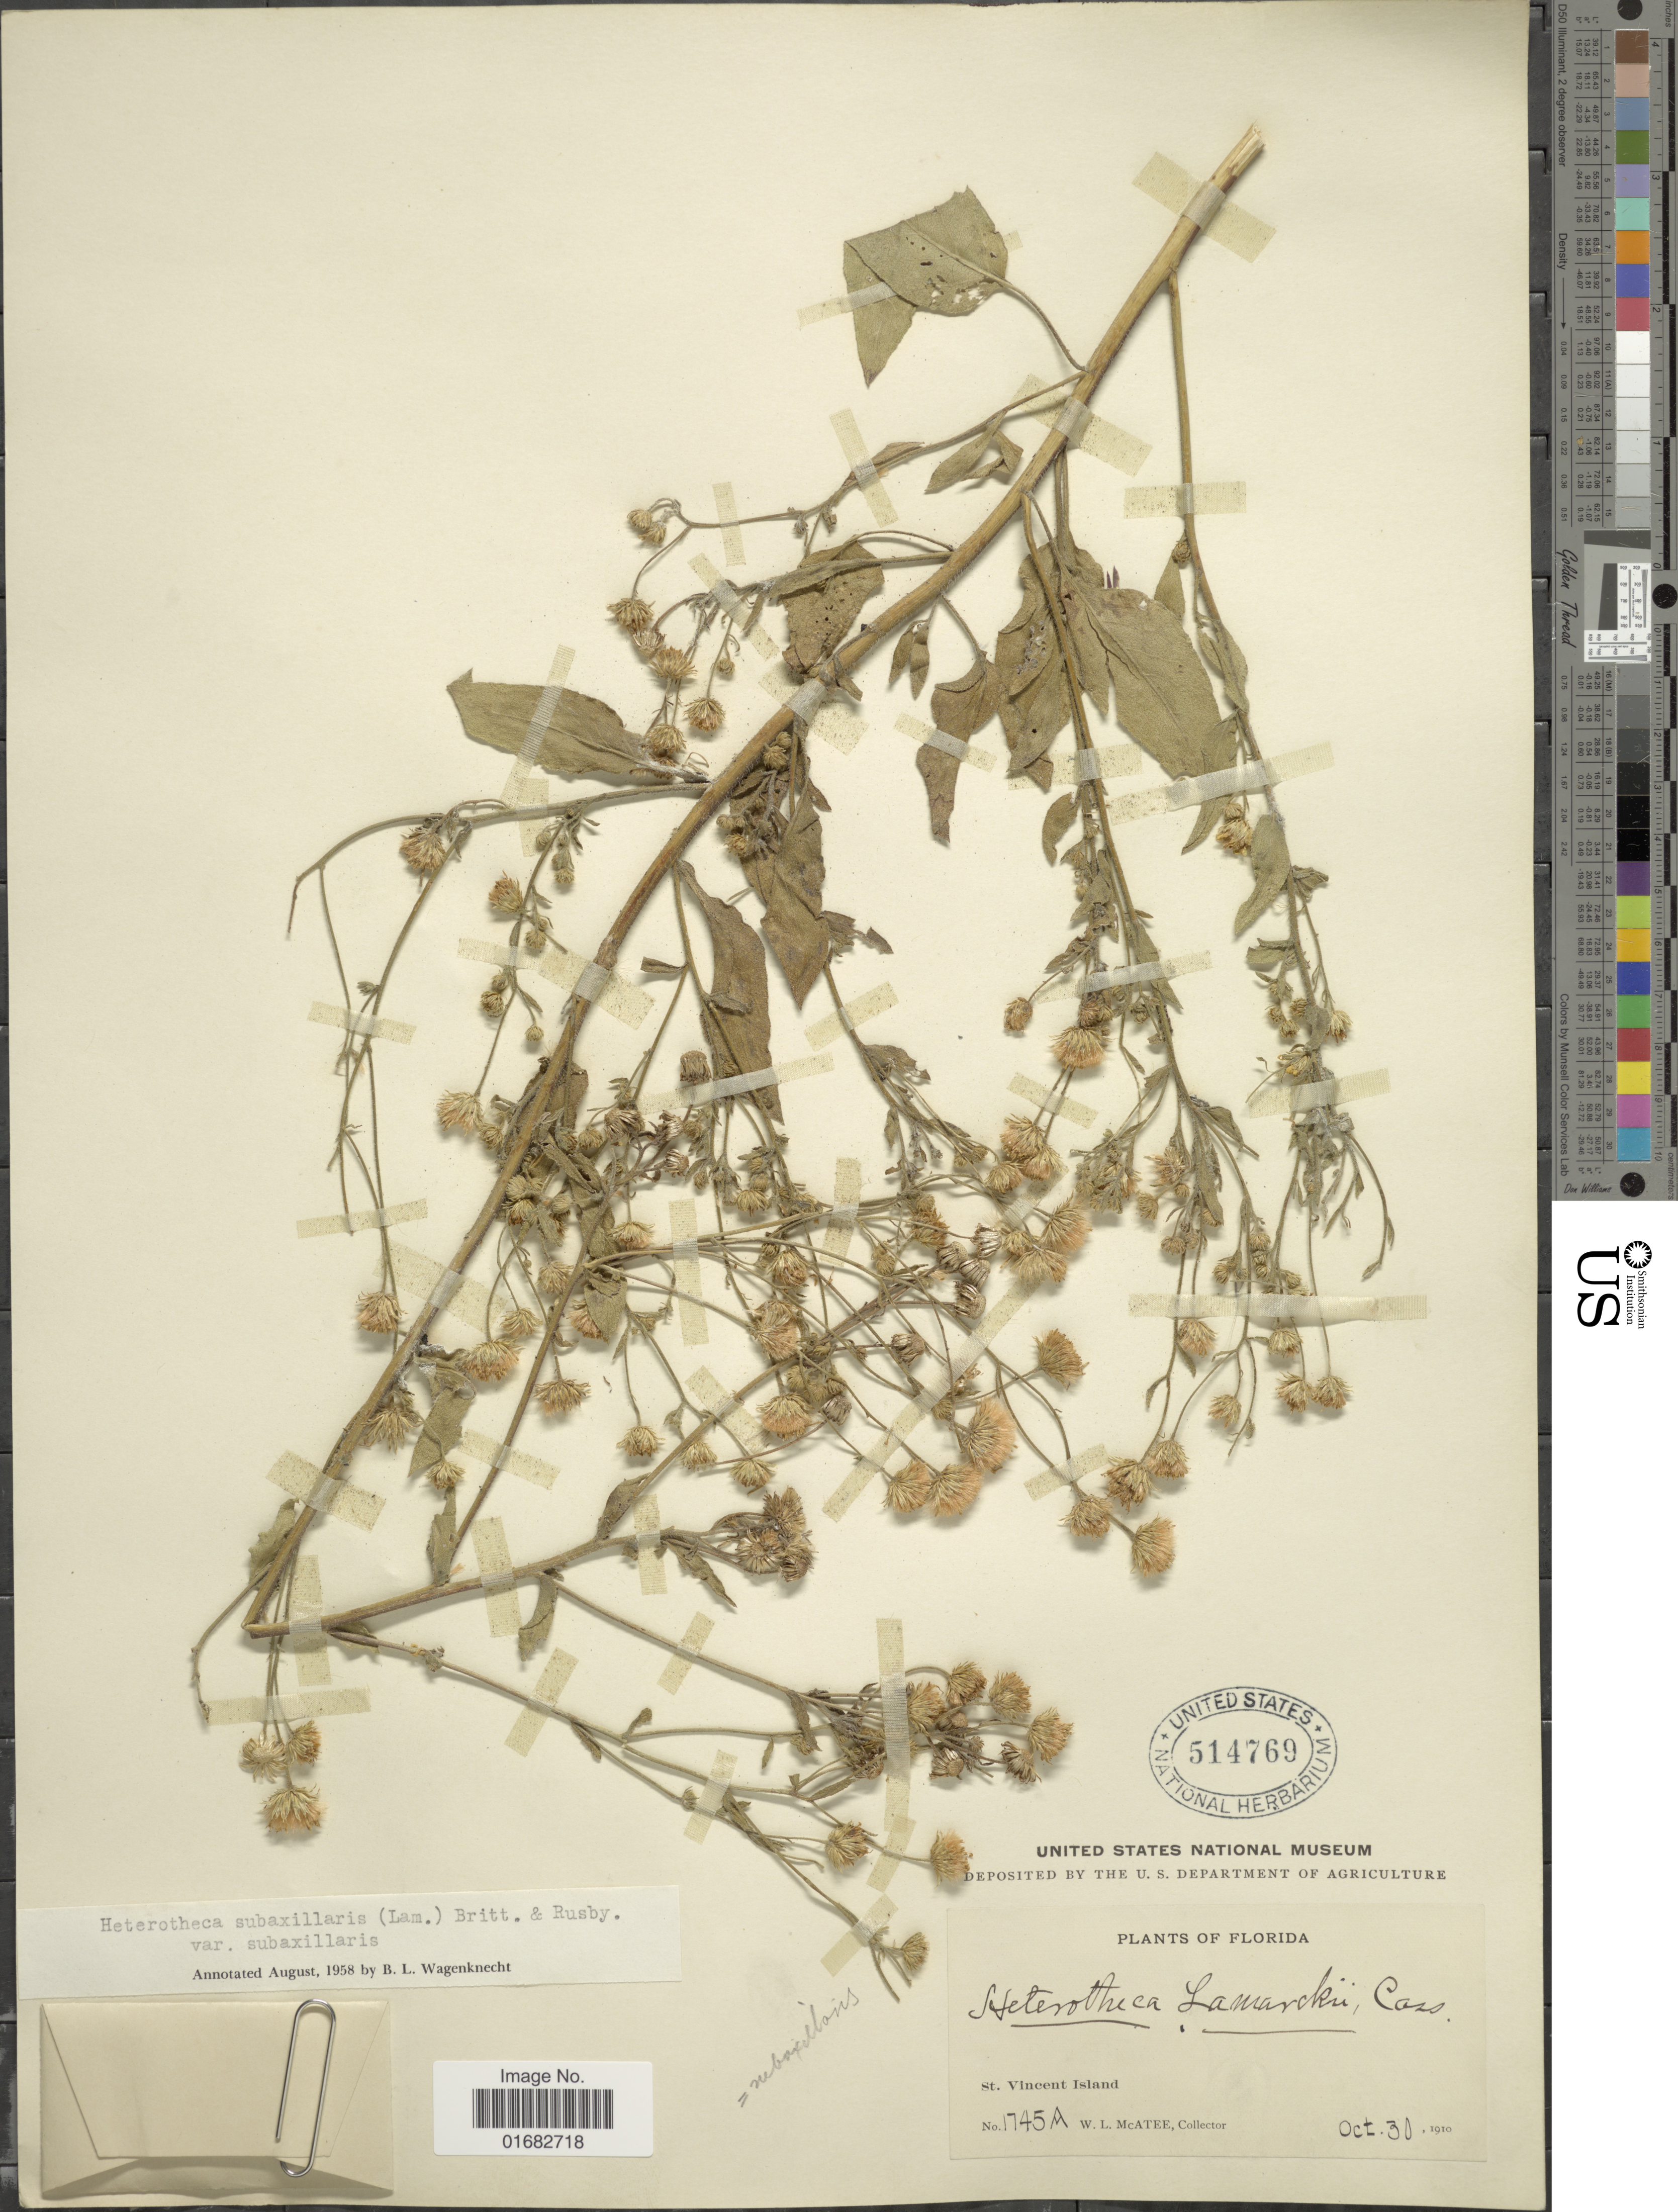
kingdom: Plantae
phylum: Tracheophyta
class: Magnoliopsida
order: Asterales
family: Asteraceae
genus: Heterotheca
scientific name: Heterotheca subaxillaris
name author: (Lam.) Britton & Rusby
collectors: W. McAtee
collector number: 1745A*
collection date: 1910-10-30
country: United States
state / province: Florida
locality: St. Vincent Island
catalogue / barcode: US 514769